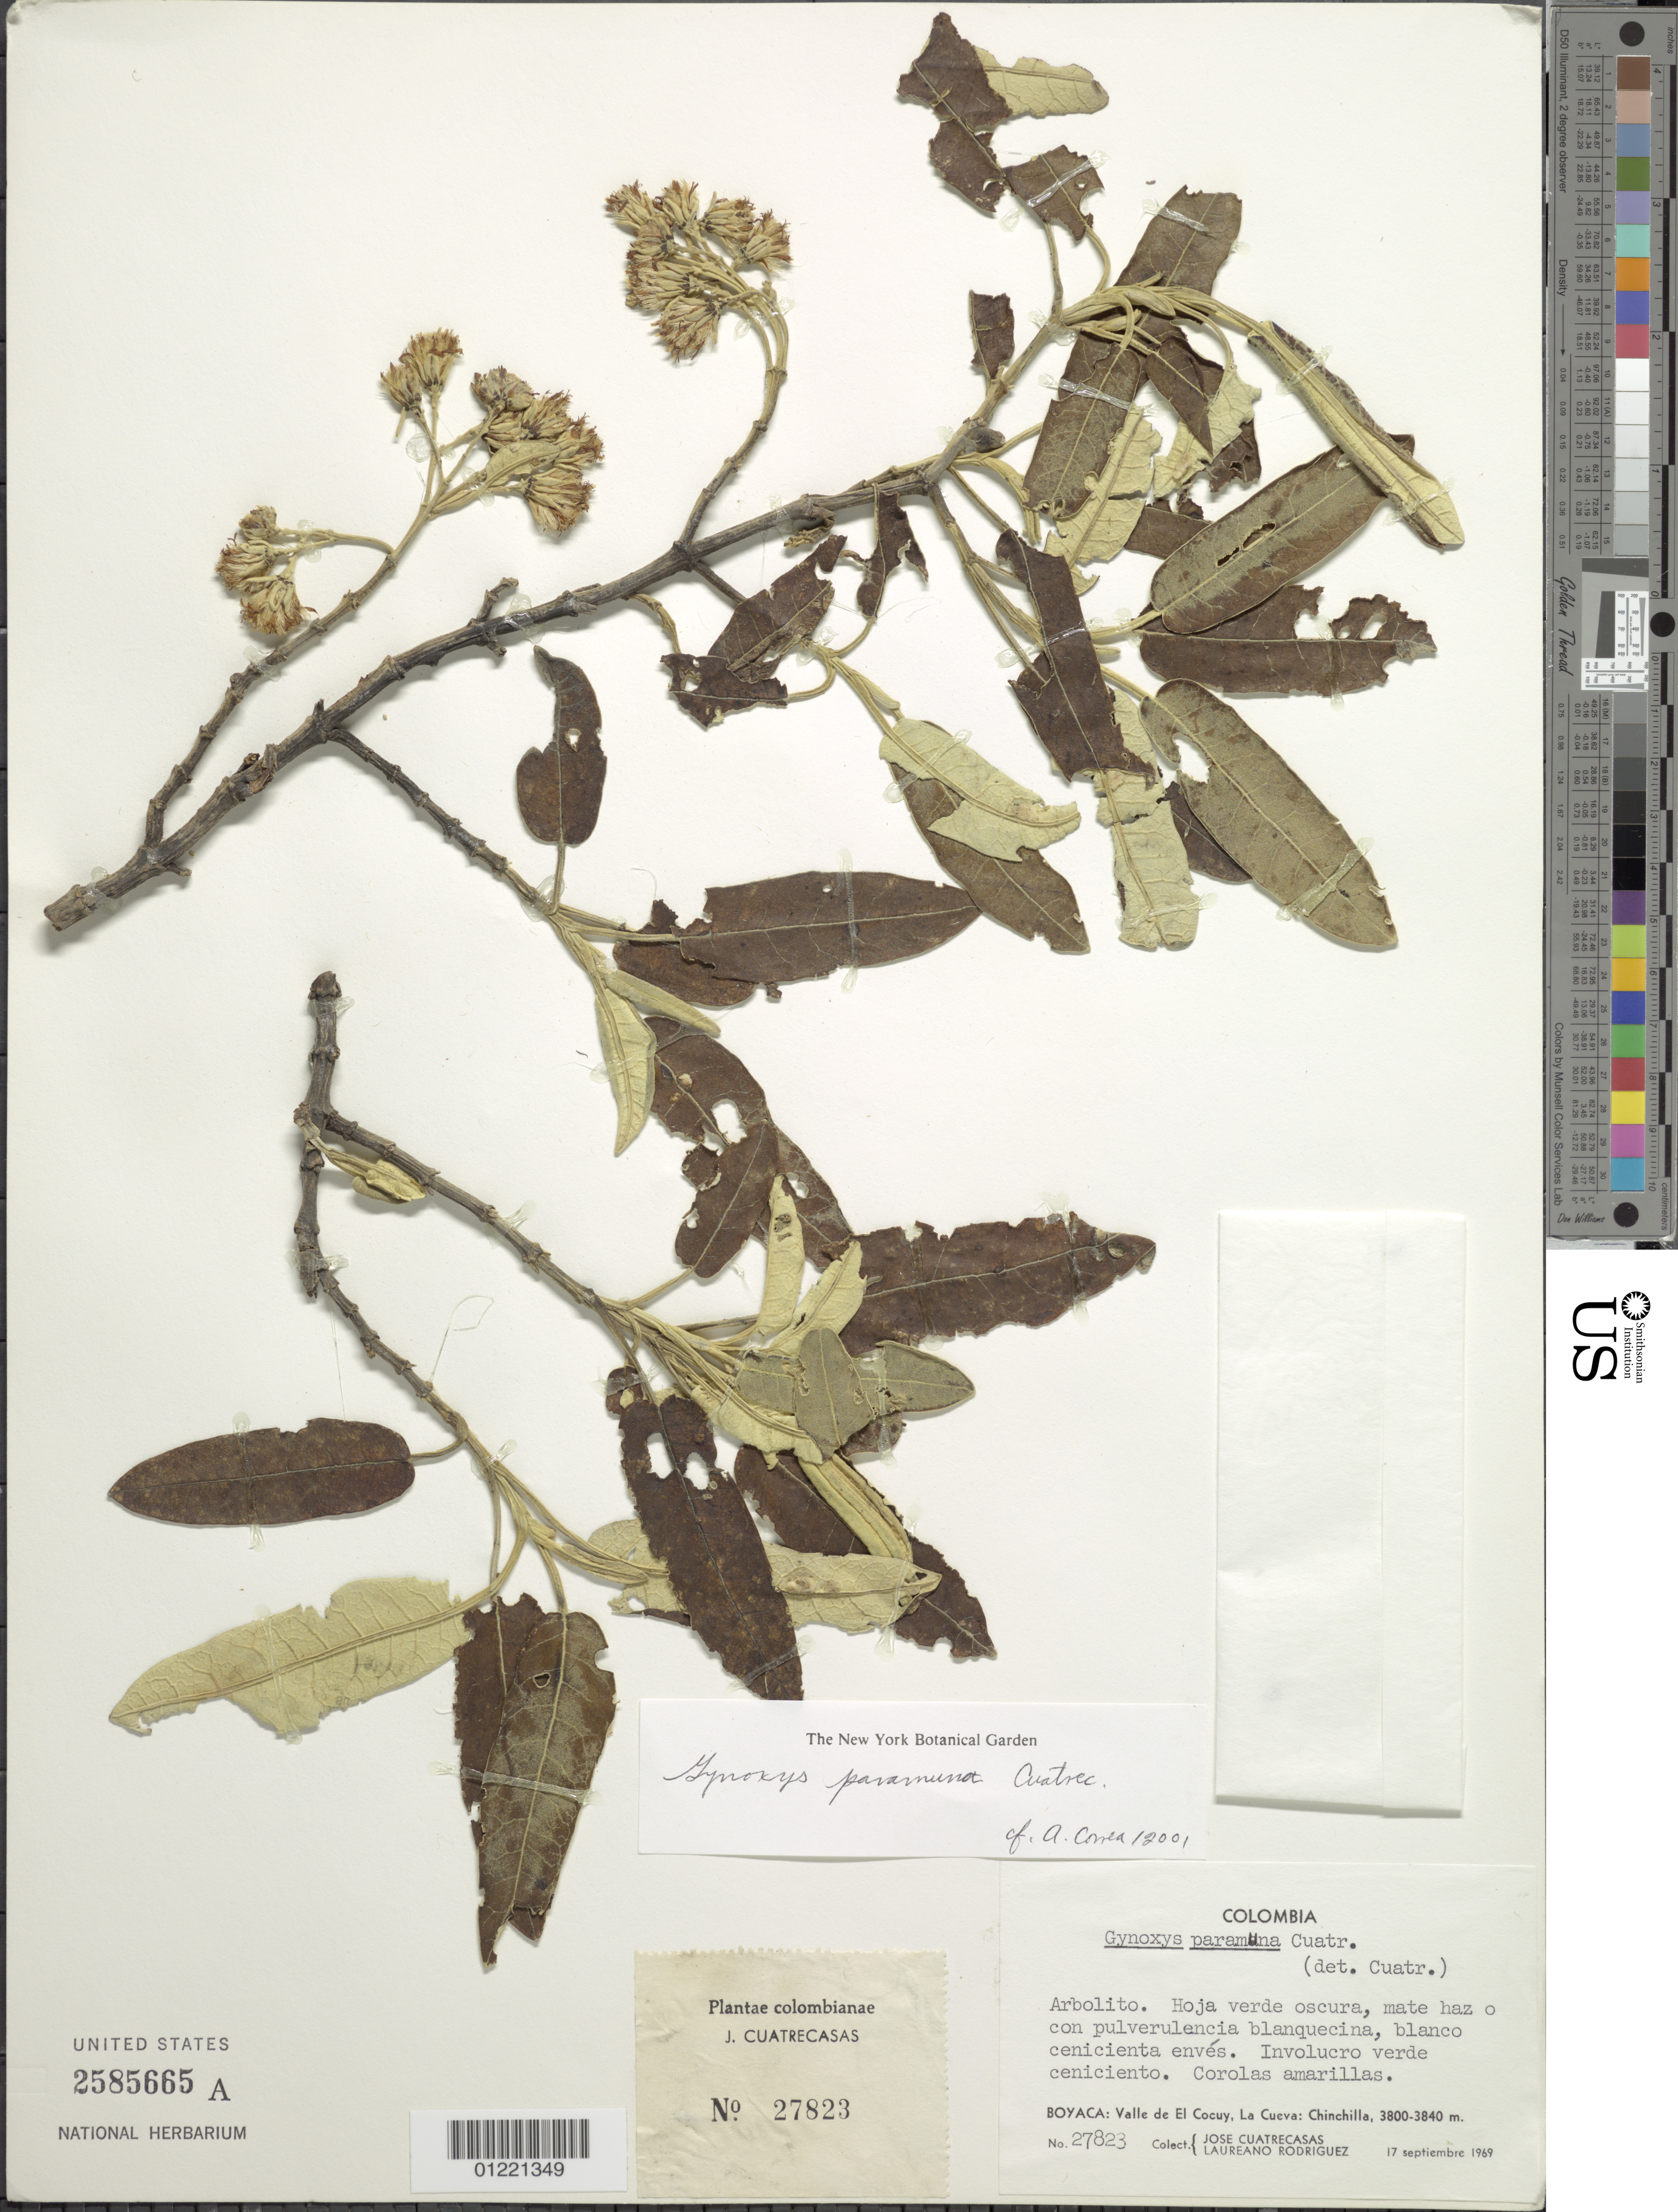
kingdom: Plantae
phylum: Tracheophyta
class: Magnoliopsida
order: Asterales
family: Asteraceae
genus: Gynoxys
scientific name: Gynoxys paramuna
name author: Cuatrec.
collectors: J. Cuatrecasas & L. Rodriguez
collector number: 27823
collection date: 1969-09-17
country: Colombia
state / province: Boyacá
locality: Valle de El Cocy, La Cueva: Chinchilla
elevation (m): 3800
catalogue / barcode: US 2585665A